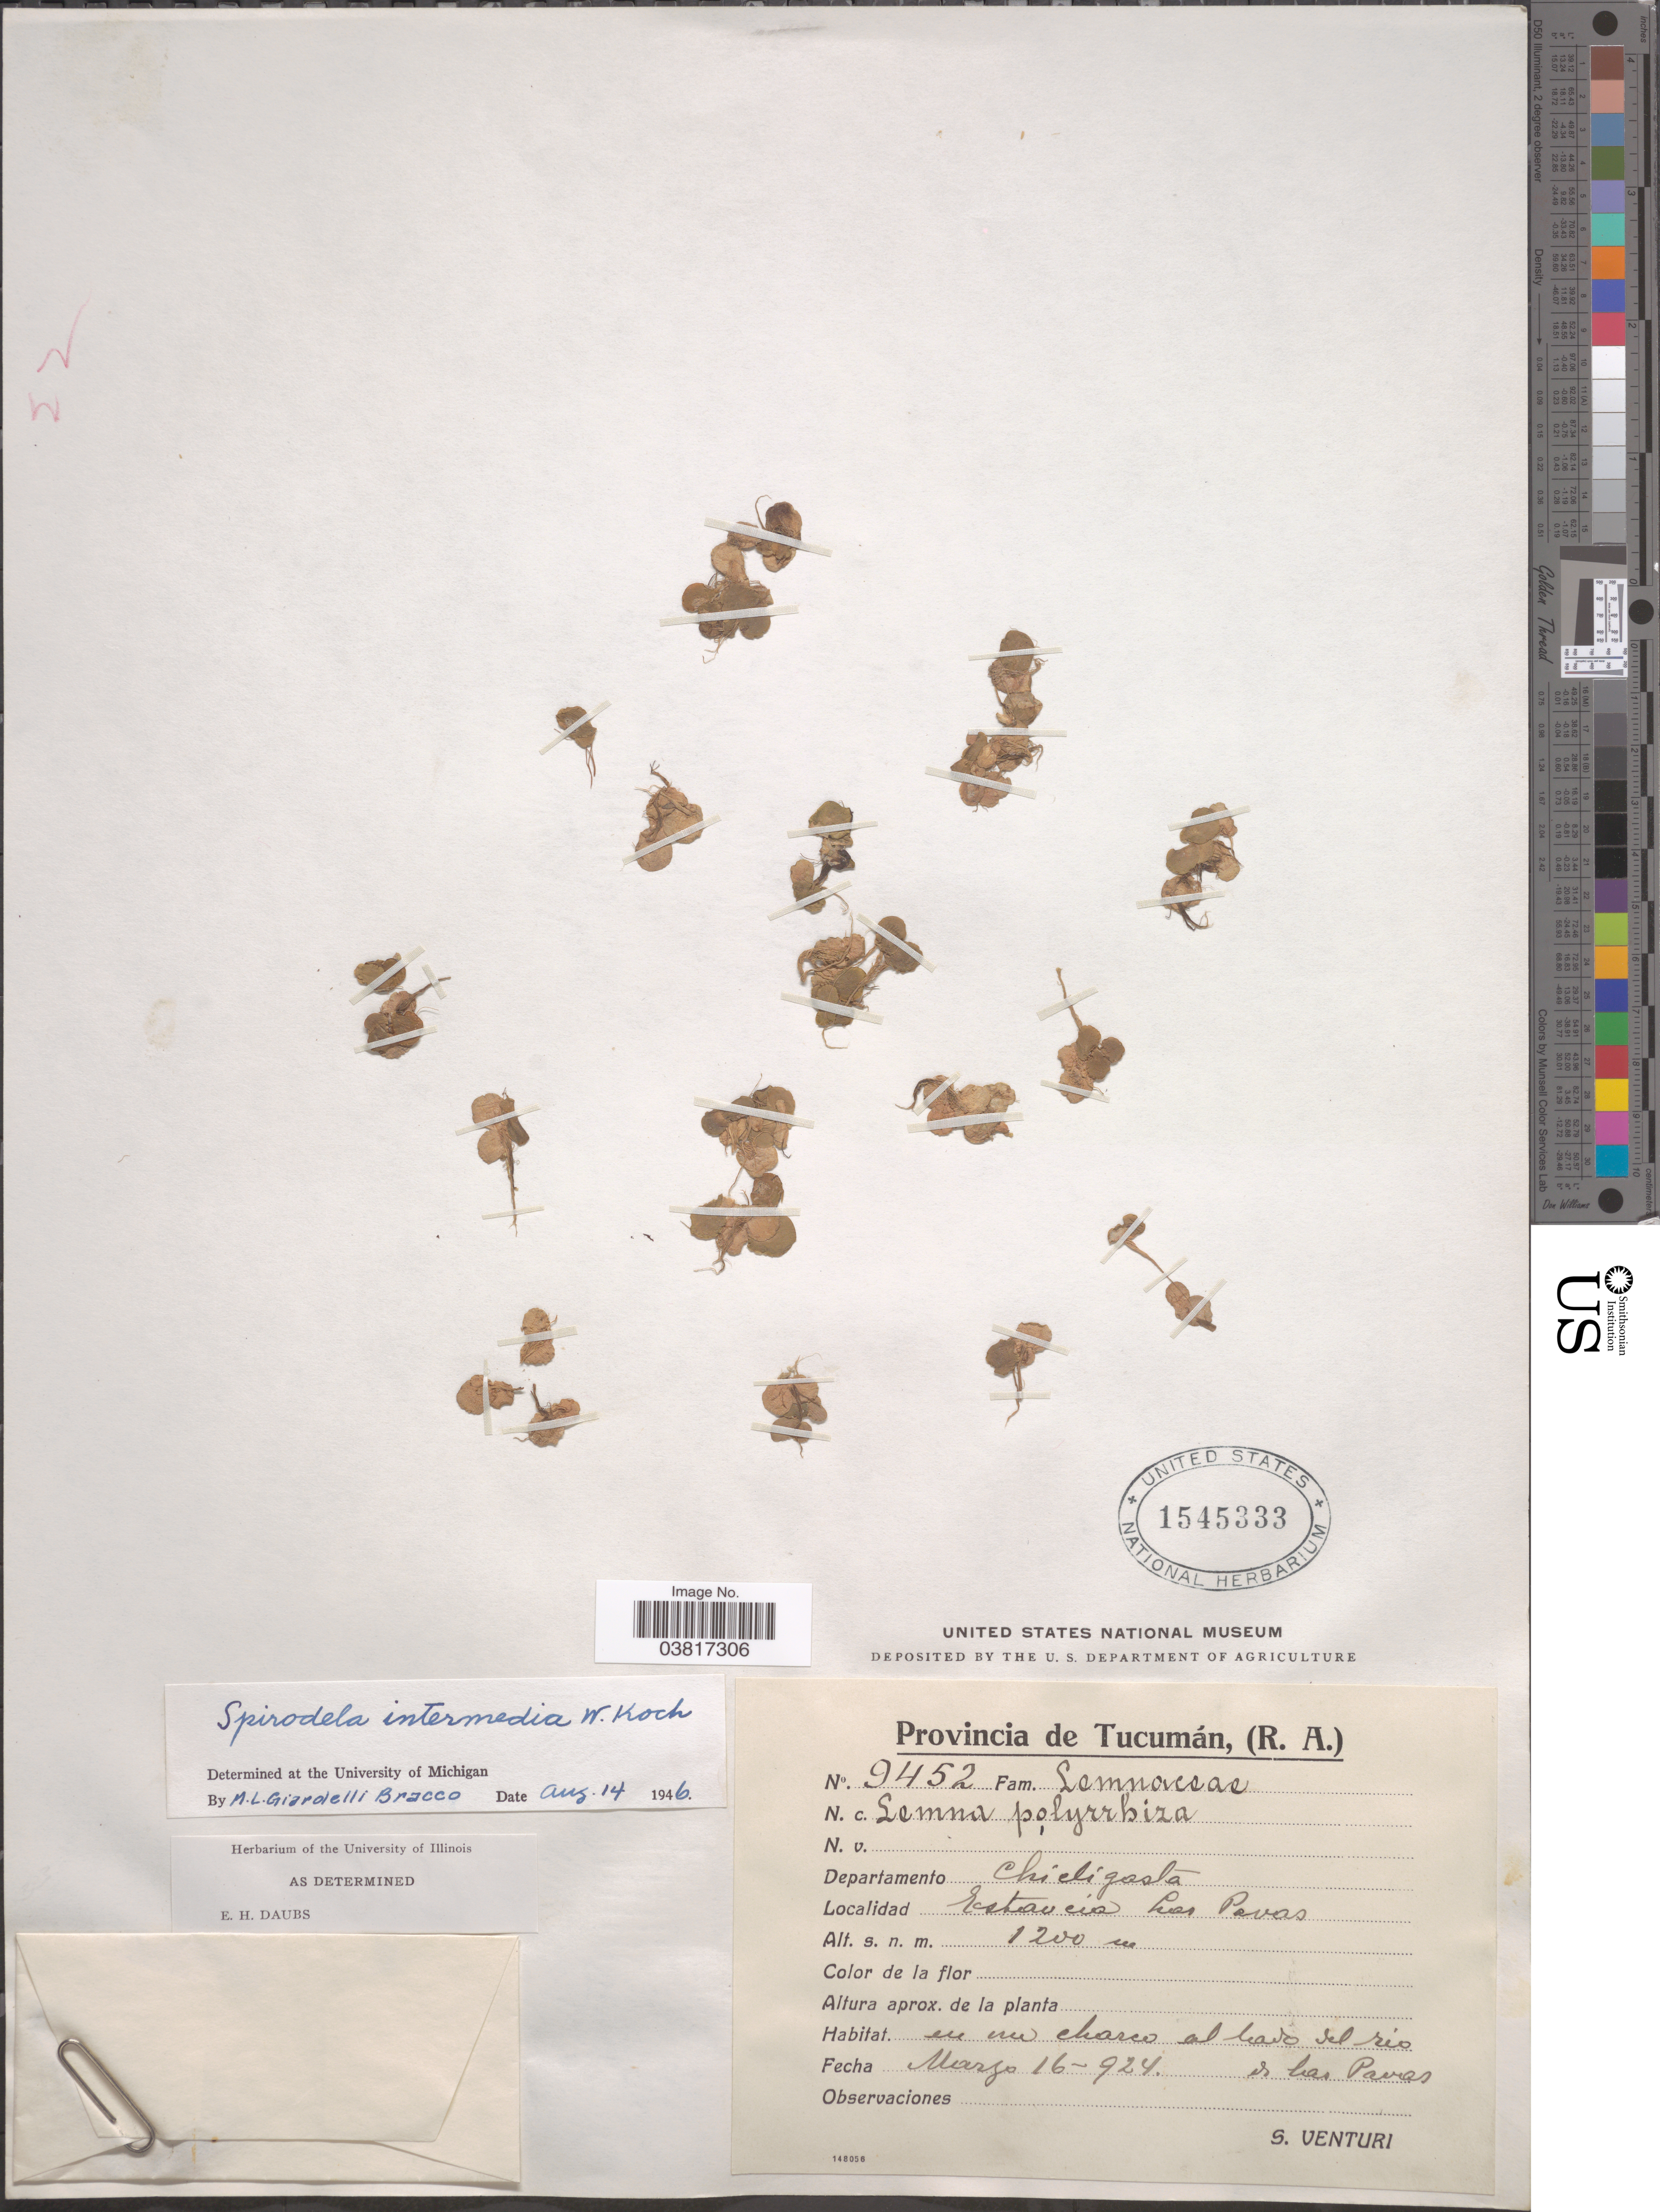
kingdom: Plantae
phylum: Tracheophyta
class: Liliopsida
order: Alismatales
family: Araceae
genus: Spirodela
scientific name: Spirodela intermedia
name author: W. Koch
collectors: S. Venturi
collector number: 9452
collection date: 1924-03-16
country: Argentina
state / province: Tucuman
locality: Departamento Chicligasta. Estancia Las Pavas.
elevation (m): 1200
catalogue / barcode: US 1545333